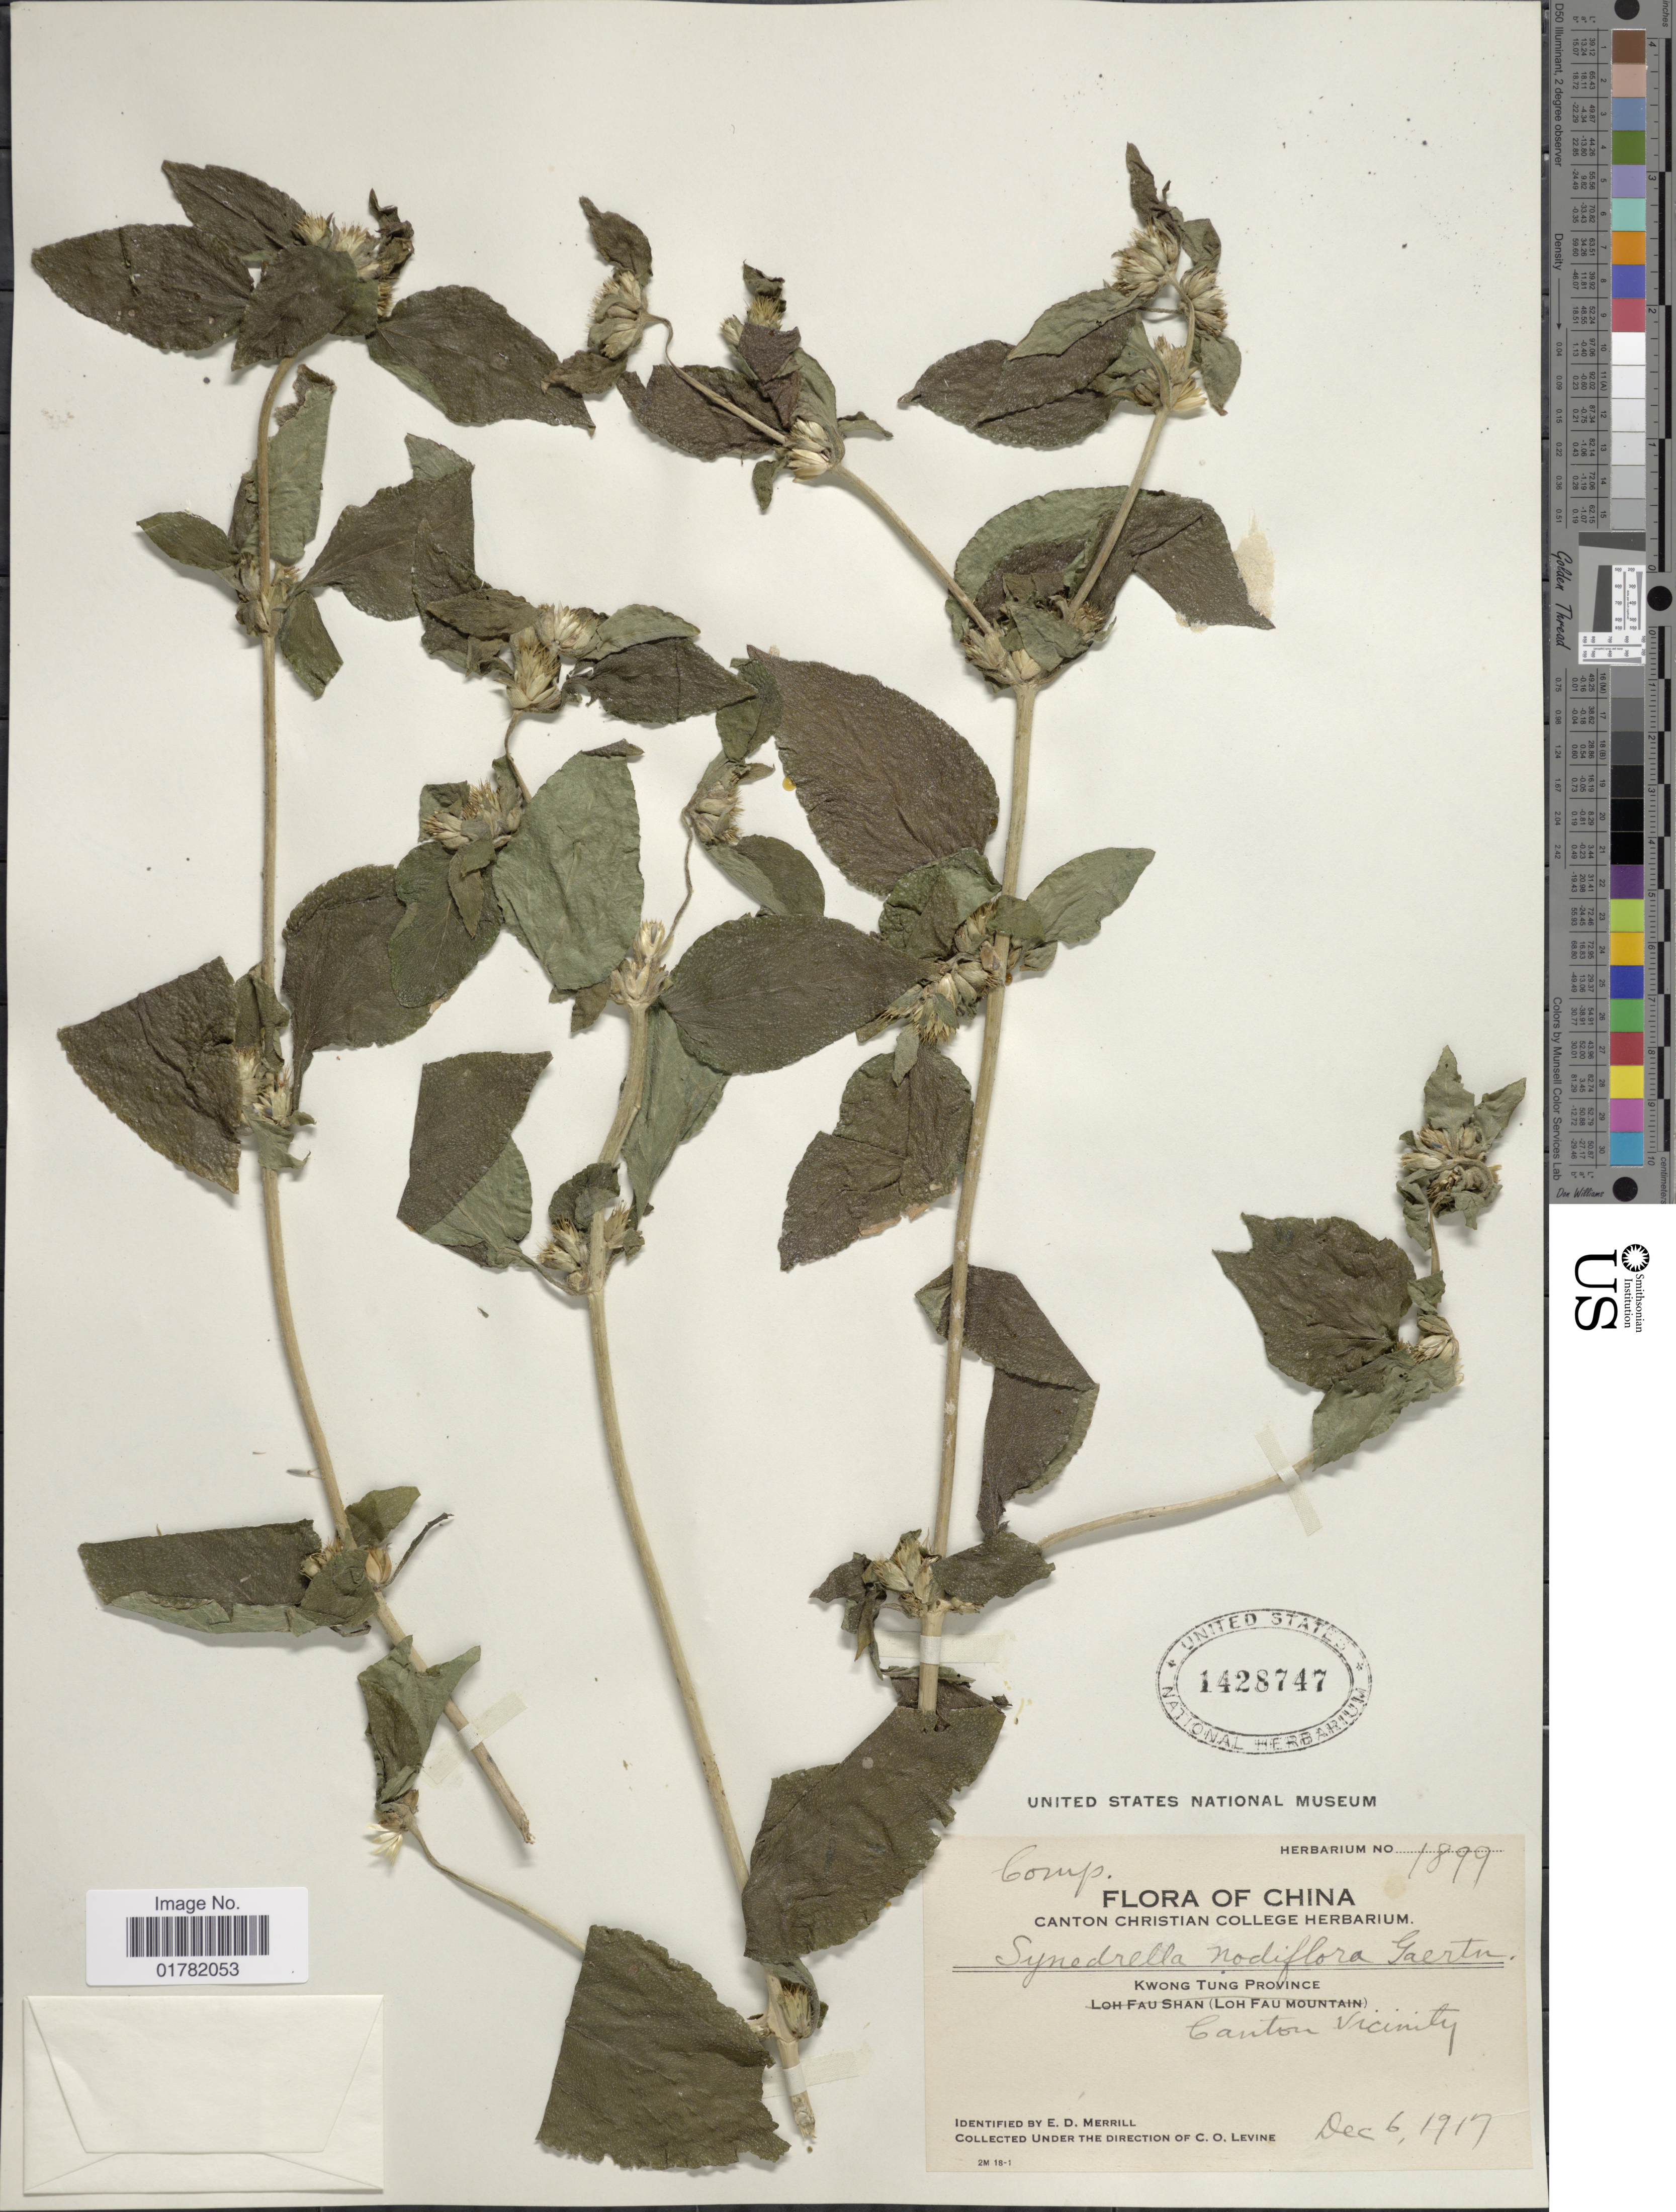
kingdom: Plantae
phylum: Tracheophyta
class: Magnoliopsida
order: Asterales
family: Asteraceae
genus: Synedrella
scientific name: Synedrella nodiflora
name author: (L.) Gaertn.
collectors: C. O. Levine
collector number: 1899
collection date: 1917-12-06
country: China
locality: Kwong Tung Province, Canton Vicinity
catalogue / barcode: US 1428747